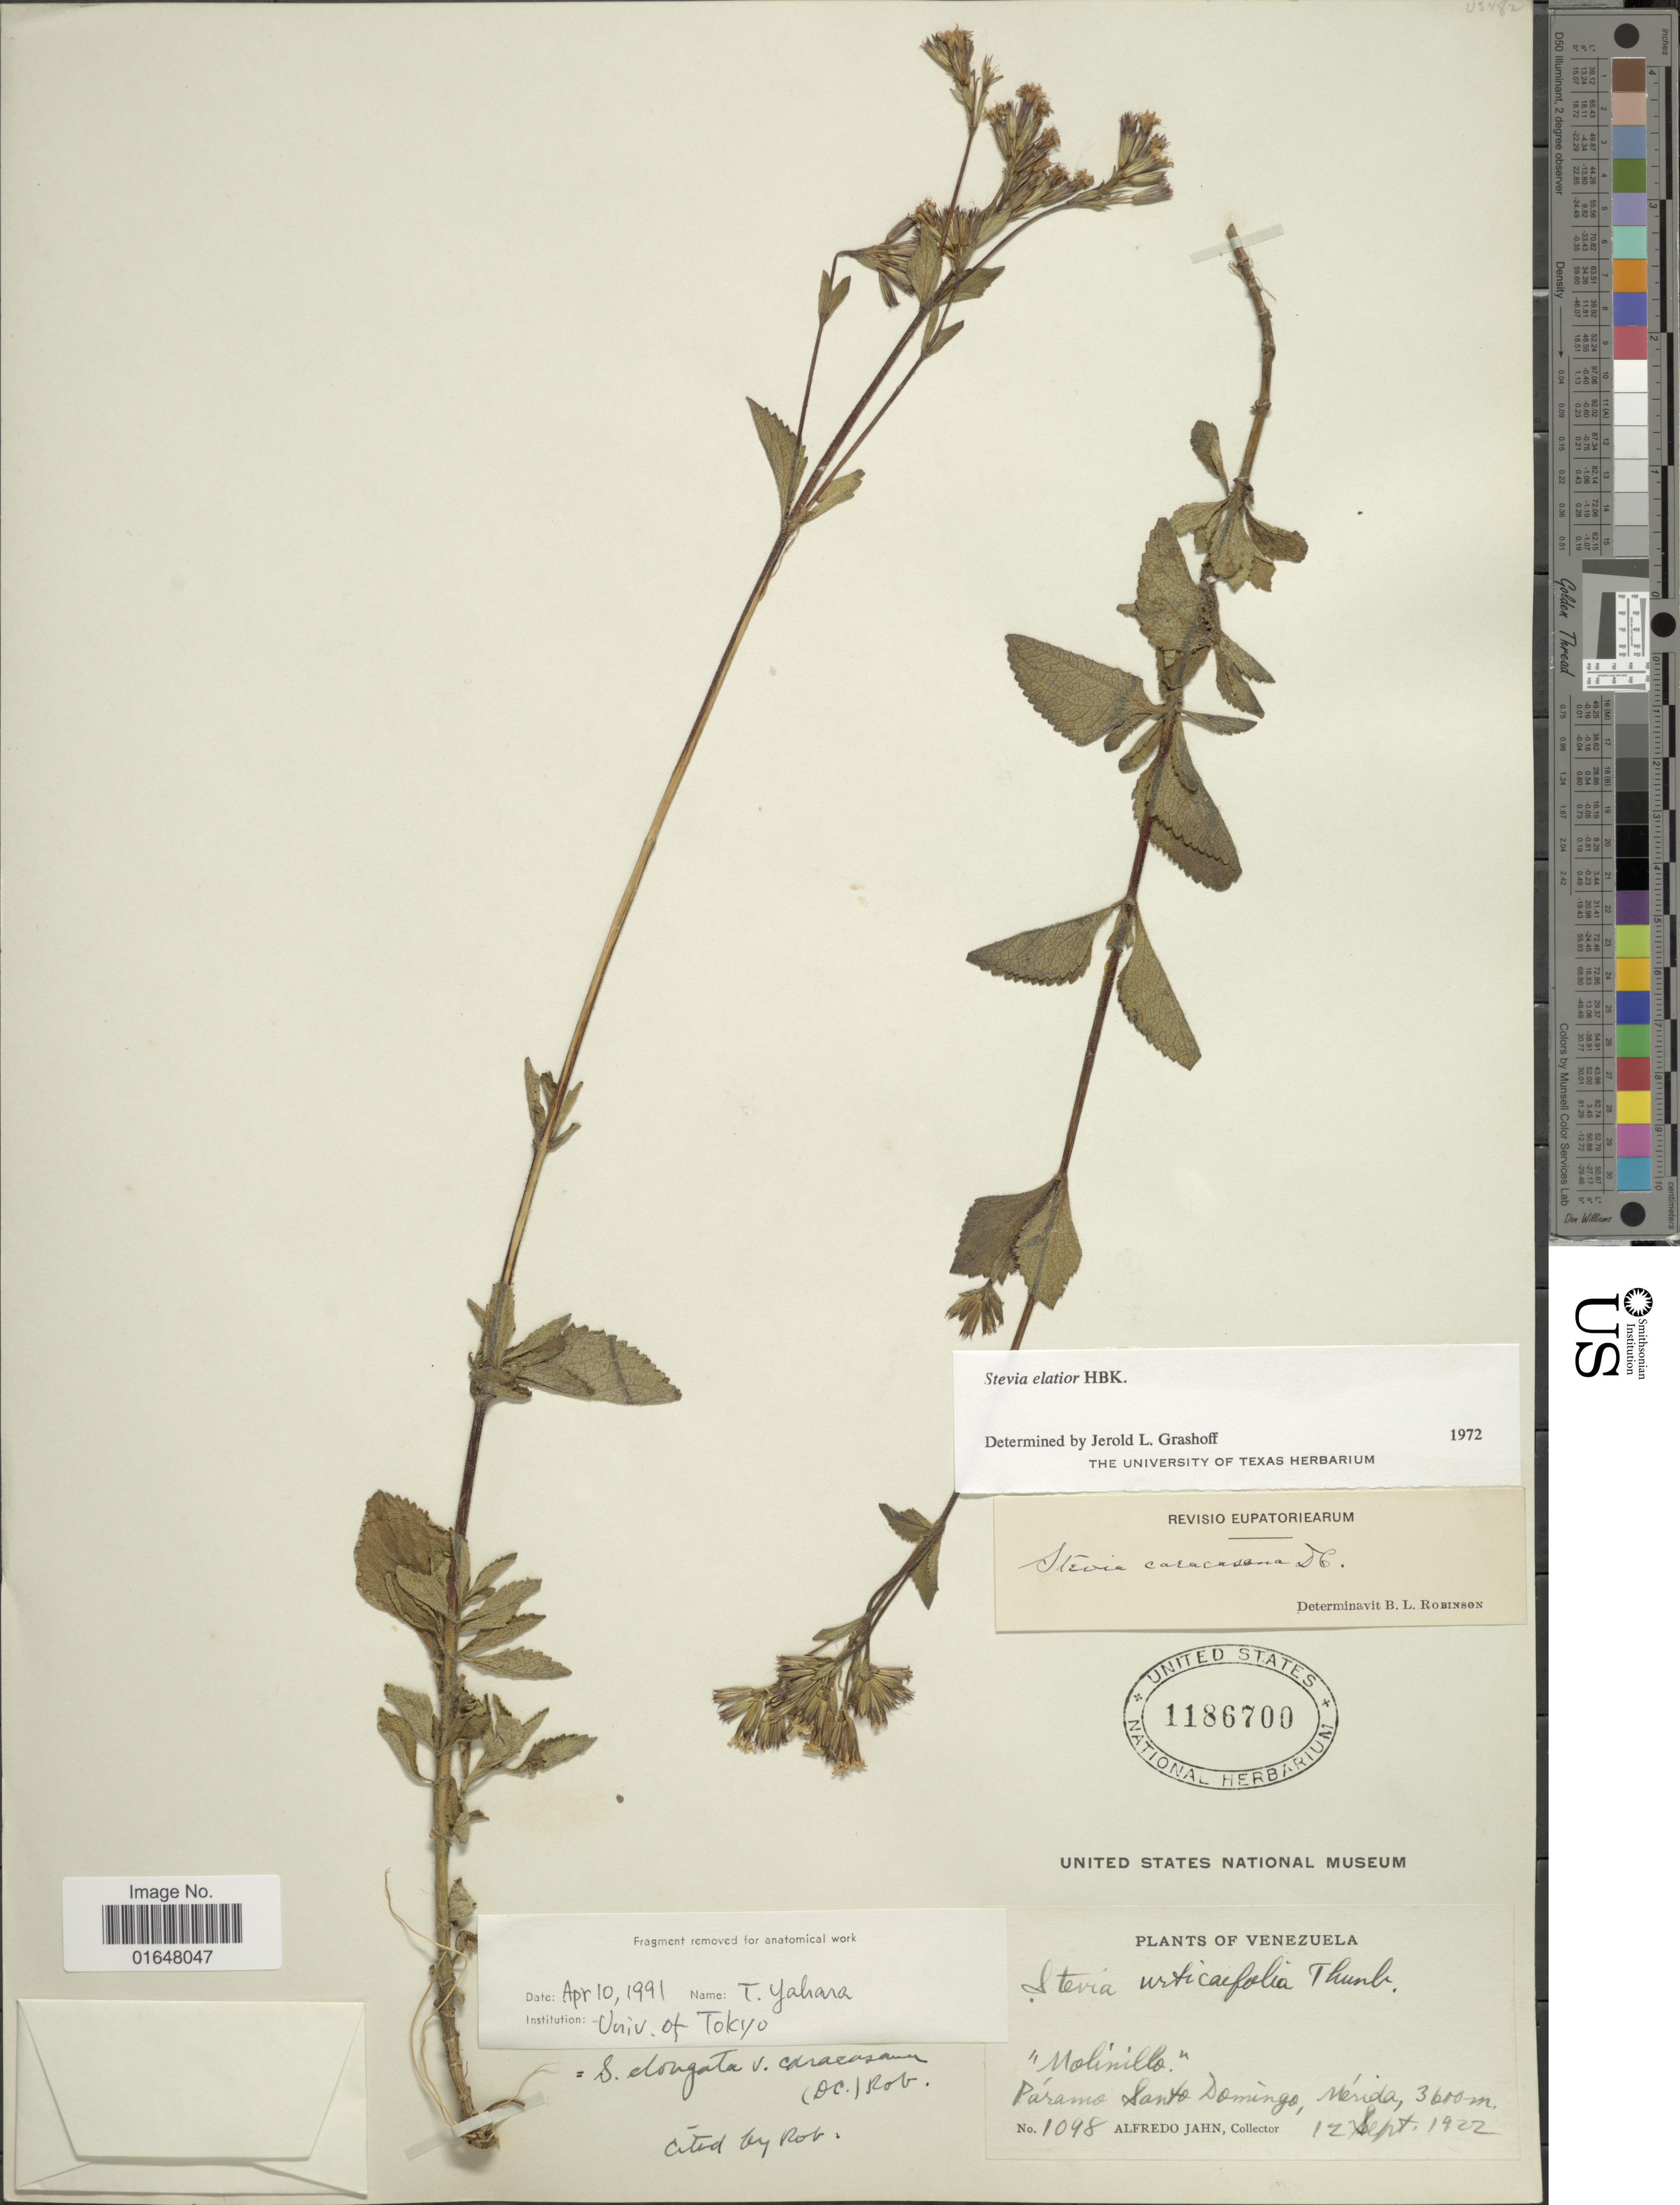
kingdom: Plantae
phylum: Tracheophyta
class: Magnoliopsida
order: Asterales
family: Asteraceae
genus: Stevia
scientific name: Stevia elatior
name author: Kunth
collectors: A. Jahn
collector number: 1098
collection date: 1922-09-12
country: Venezuela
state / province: Mérida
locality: Molinillo, Paramo Santo Domingo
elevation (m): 3600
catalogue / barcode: US 1186700